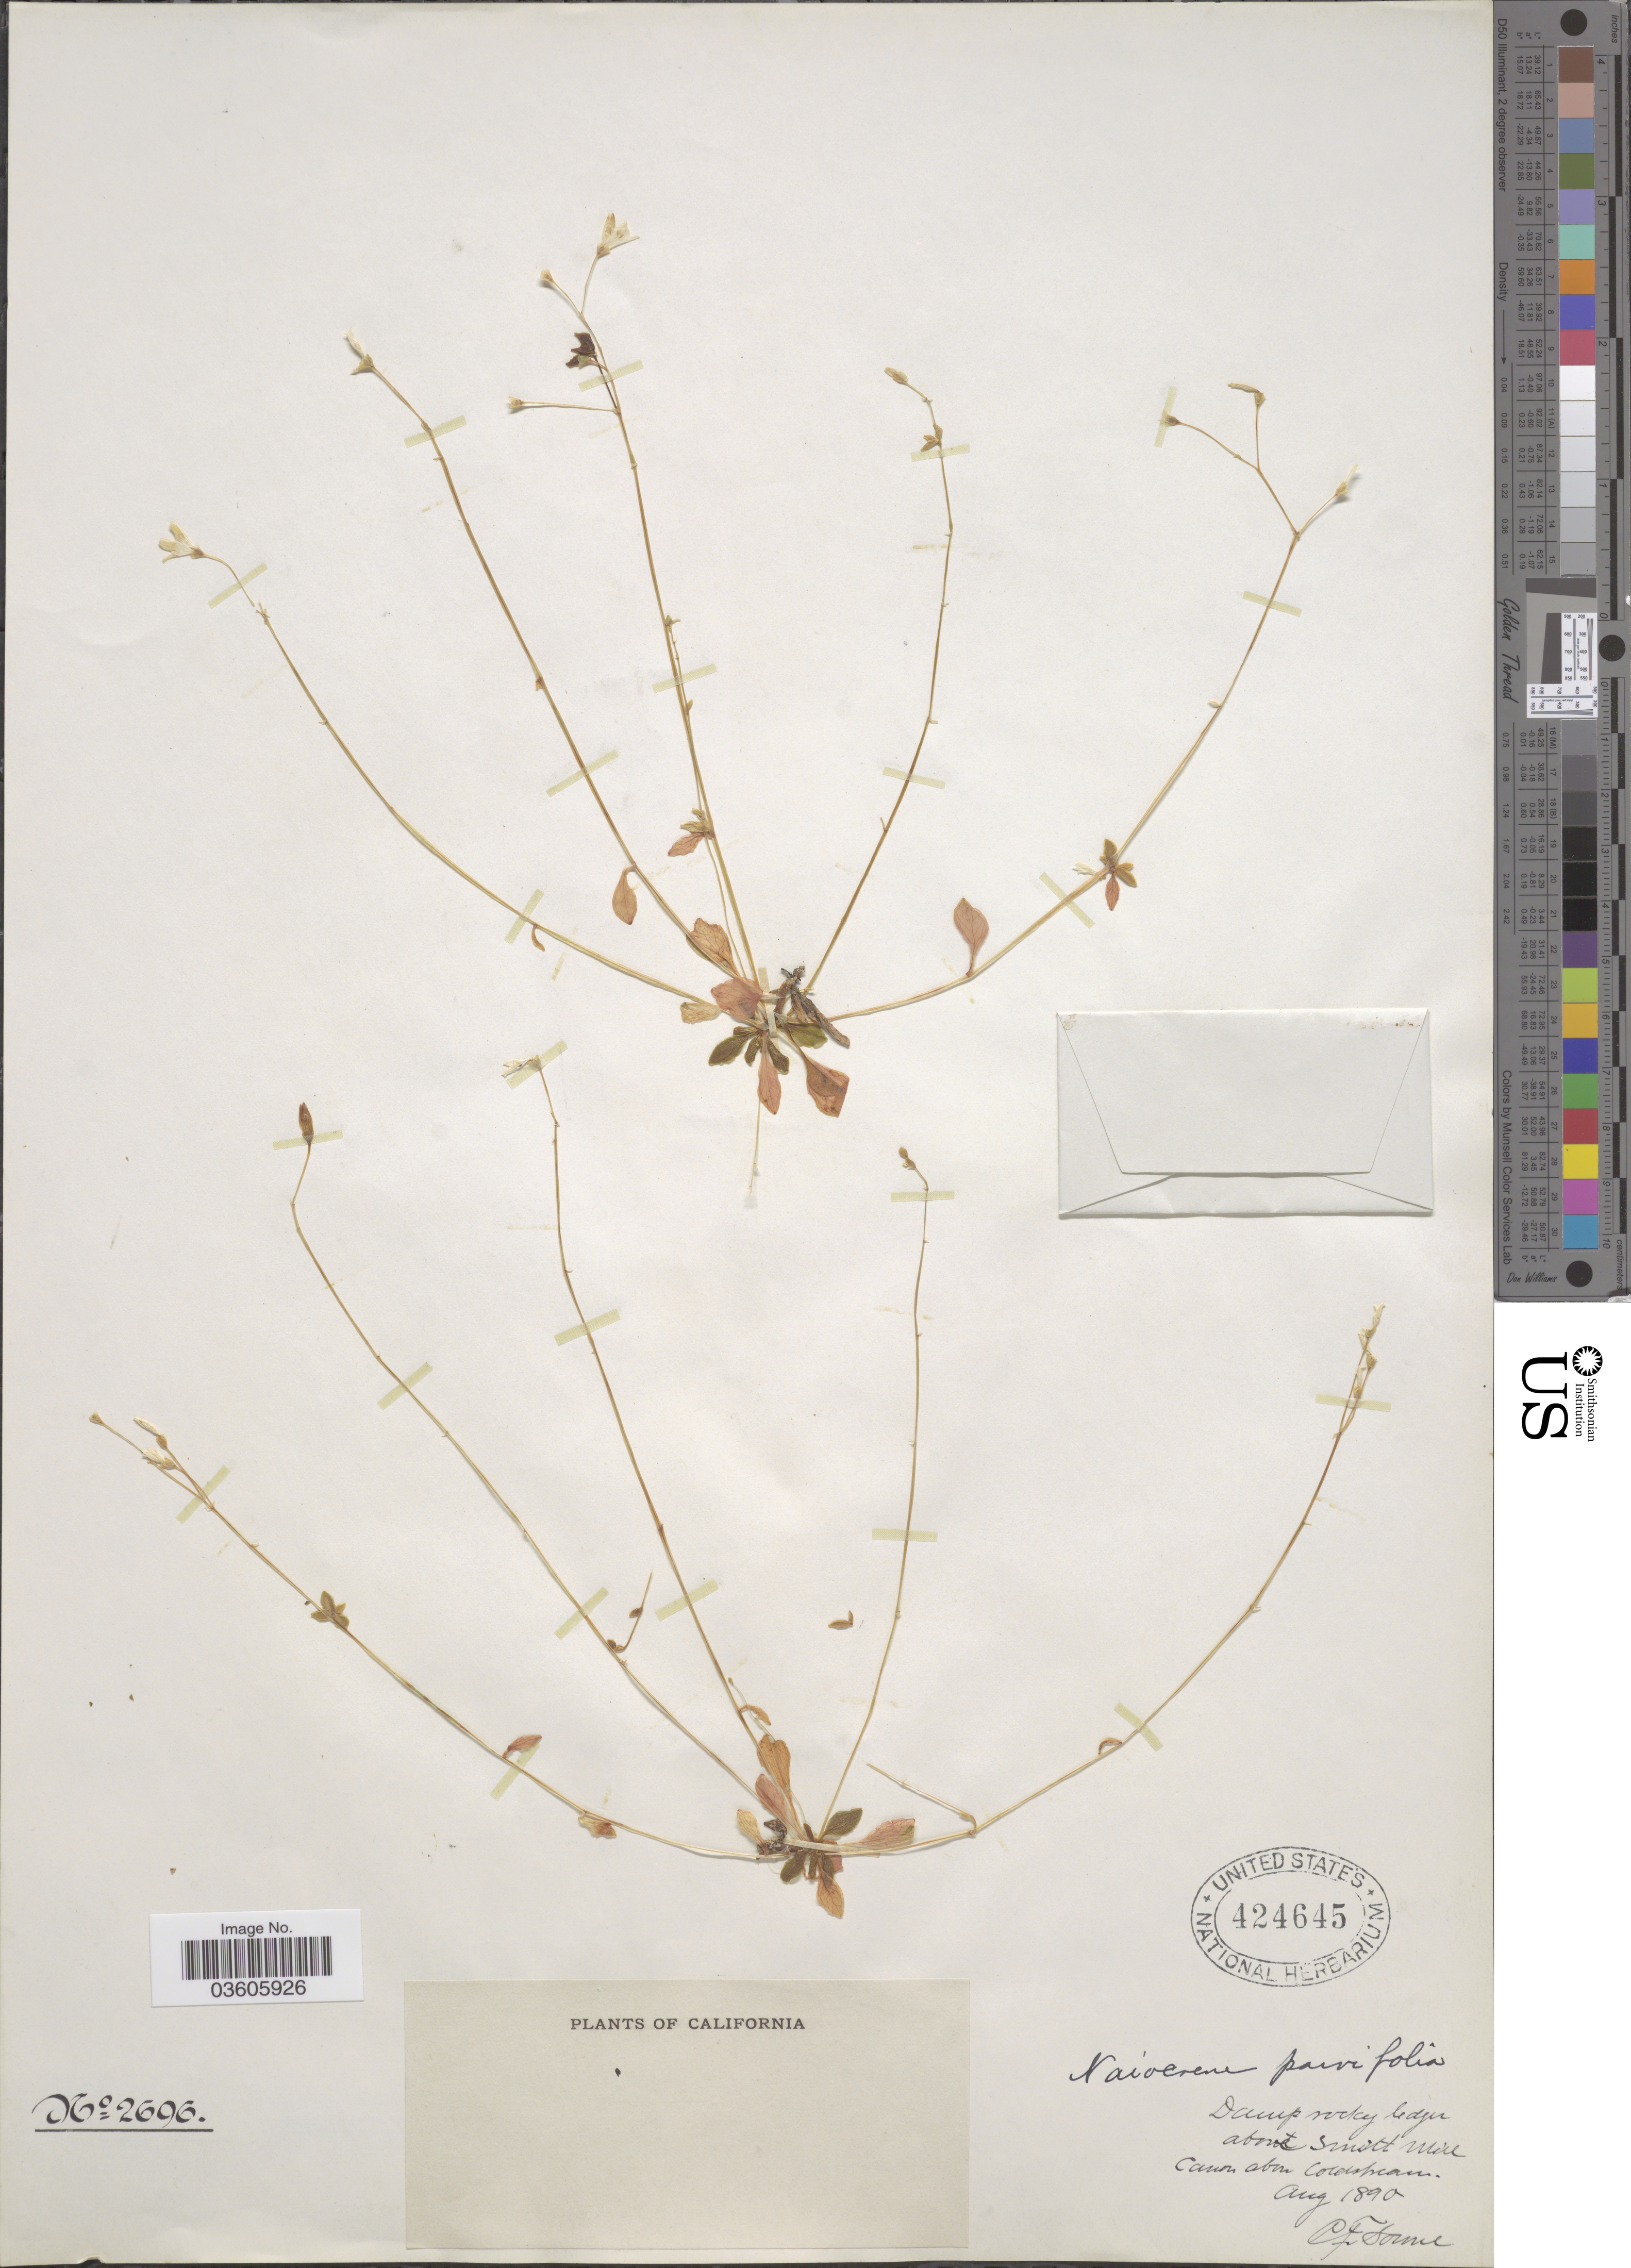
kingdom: Plantae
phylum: Tracheophyta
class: Magnoliopsida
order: Caryophyllales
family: Montiaceae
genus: Montia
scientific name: Montia parvifolia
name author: (Moc. ex DC.) Greene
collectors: C. Sonne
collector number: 2696?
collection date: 1890-08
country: United States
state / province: California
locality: Above Smith Mine Canon above Coldstream.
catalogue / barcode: US 424645